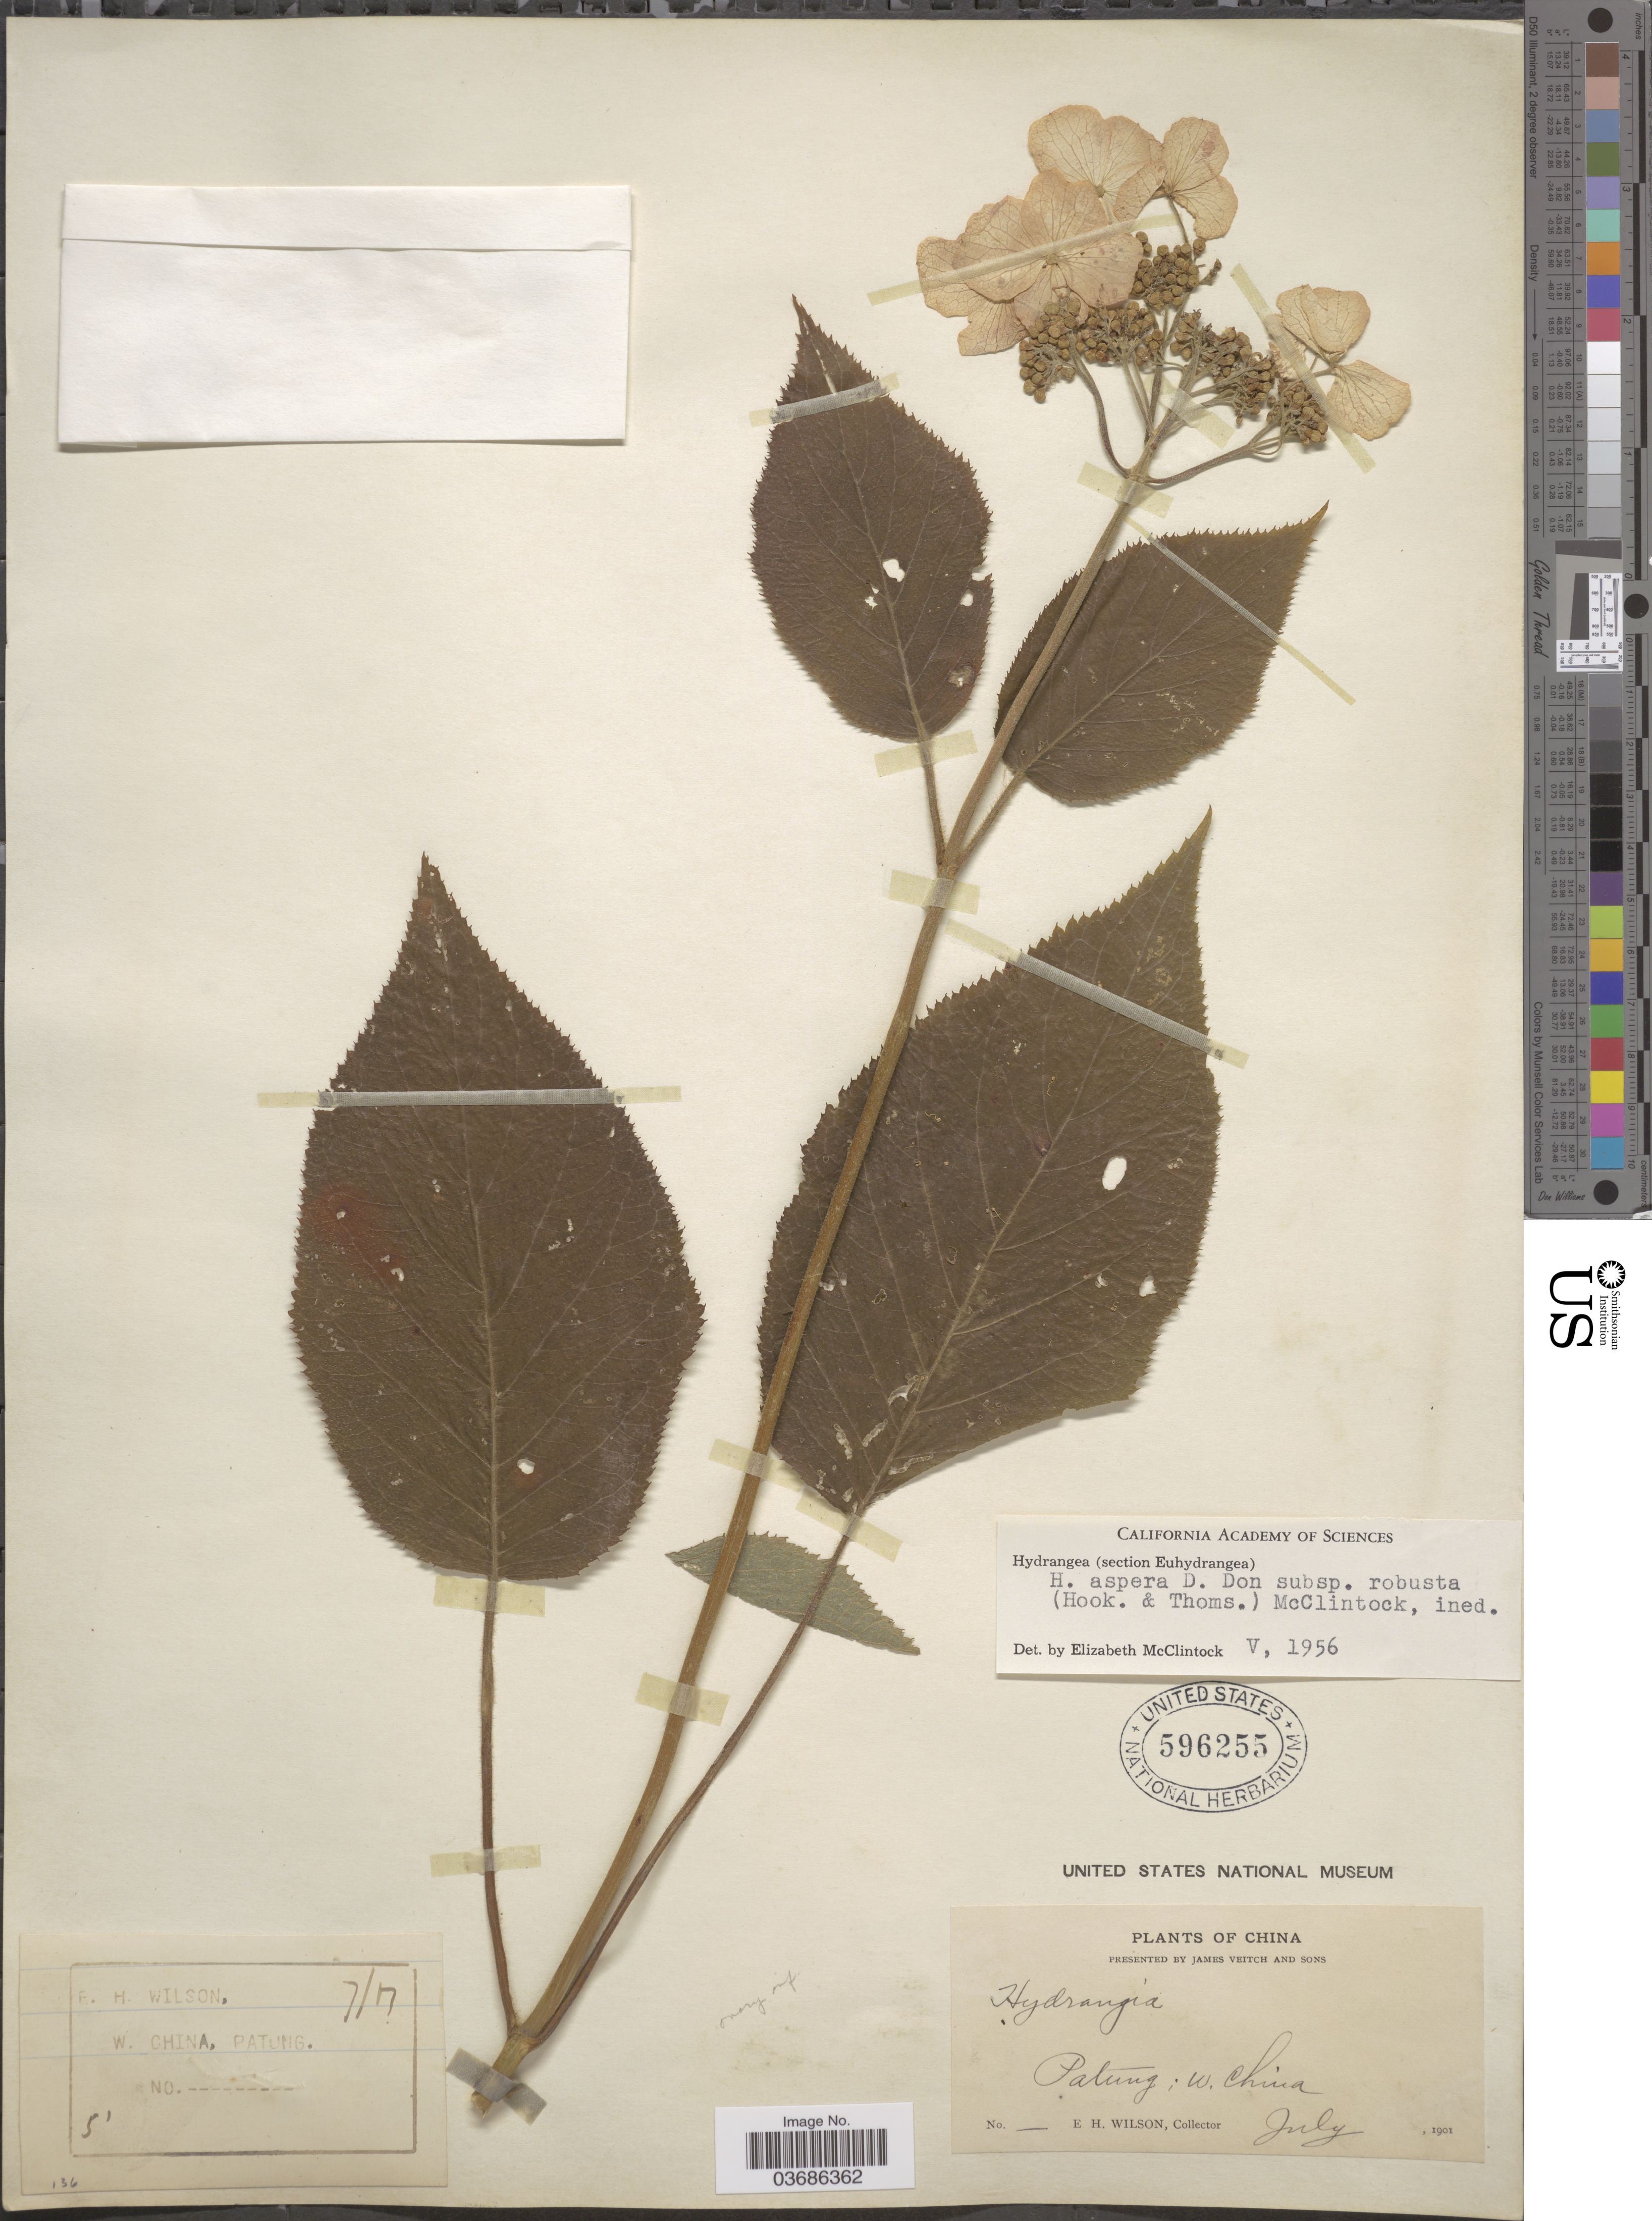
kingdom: Plantae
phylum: Tracheophyta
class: Magnoliopsida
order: Cornales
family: Hydrangeaceae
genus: Hydrangea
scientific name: Hydrangea aspera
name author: Buch.-Ham. ex D. Don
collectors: E. Wilson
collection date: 1901-07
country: China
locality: Patung; W. China.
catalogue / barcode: US 596255